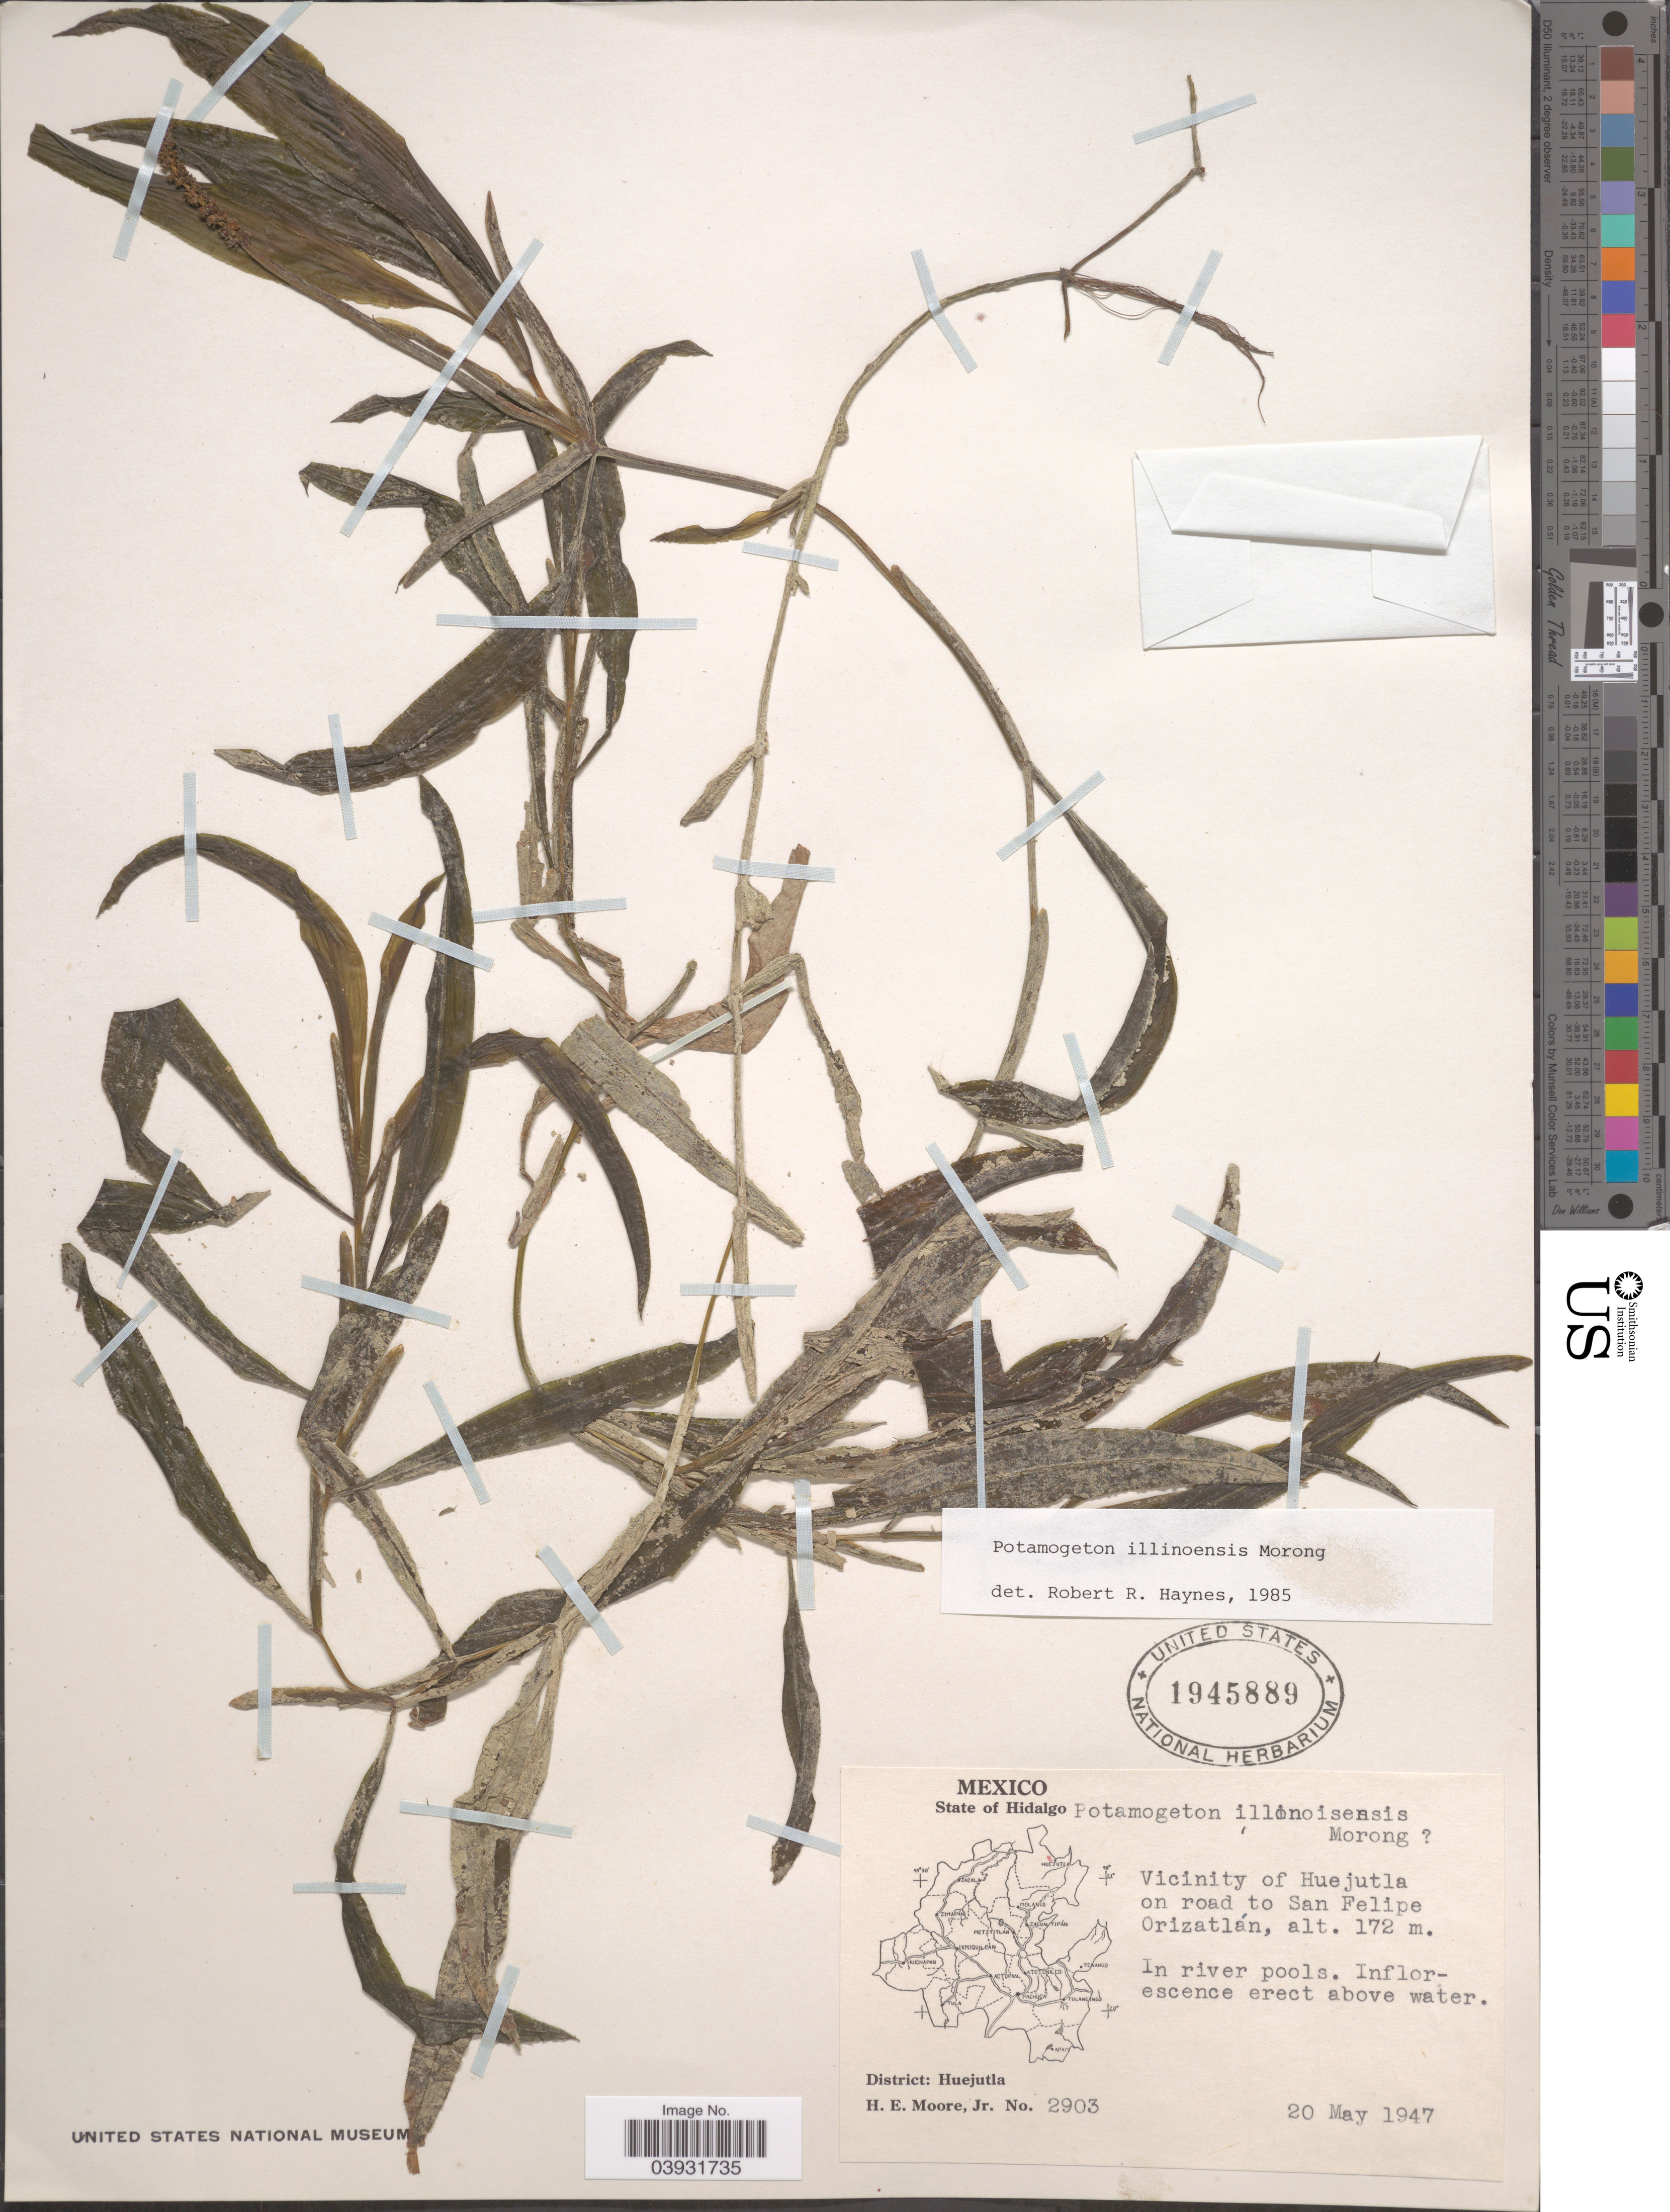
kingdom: Plantae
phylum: Tracheophyta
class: Liliopsida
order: Alismatales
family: Potamogetonaceae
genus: Potamogeton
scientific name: Potamogeton illinoensis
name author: Morong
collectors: H. Moore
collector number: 2903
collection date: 1947-05-20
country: Mexico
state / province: Hidalgo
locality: Vicinity of Huejutla on road to San Felipe Orizatlán.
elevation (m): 172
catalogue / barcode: US 1945889